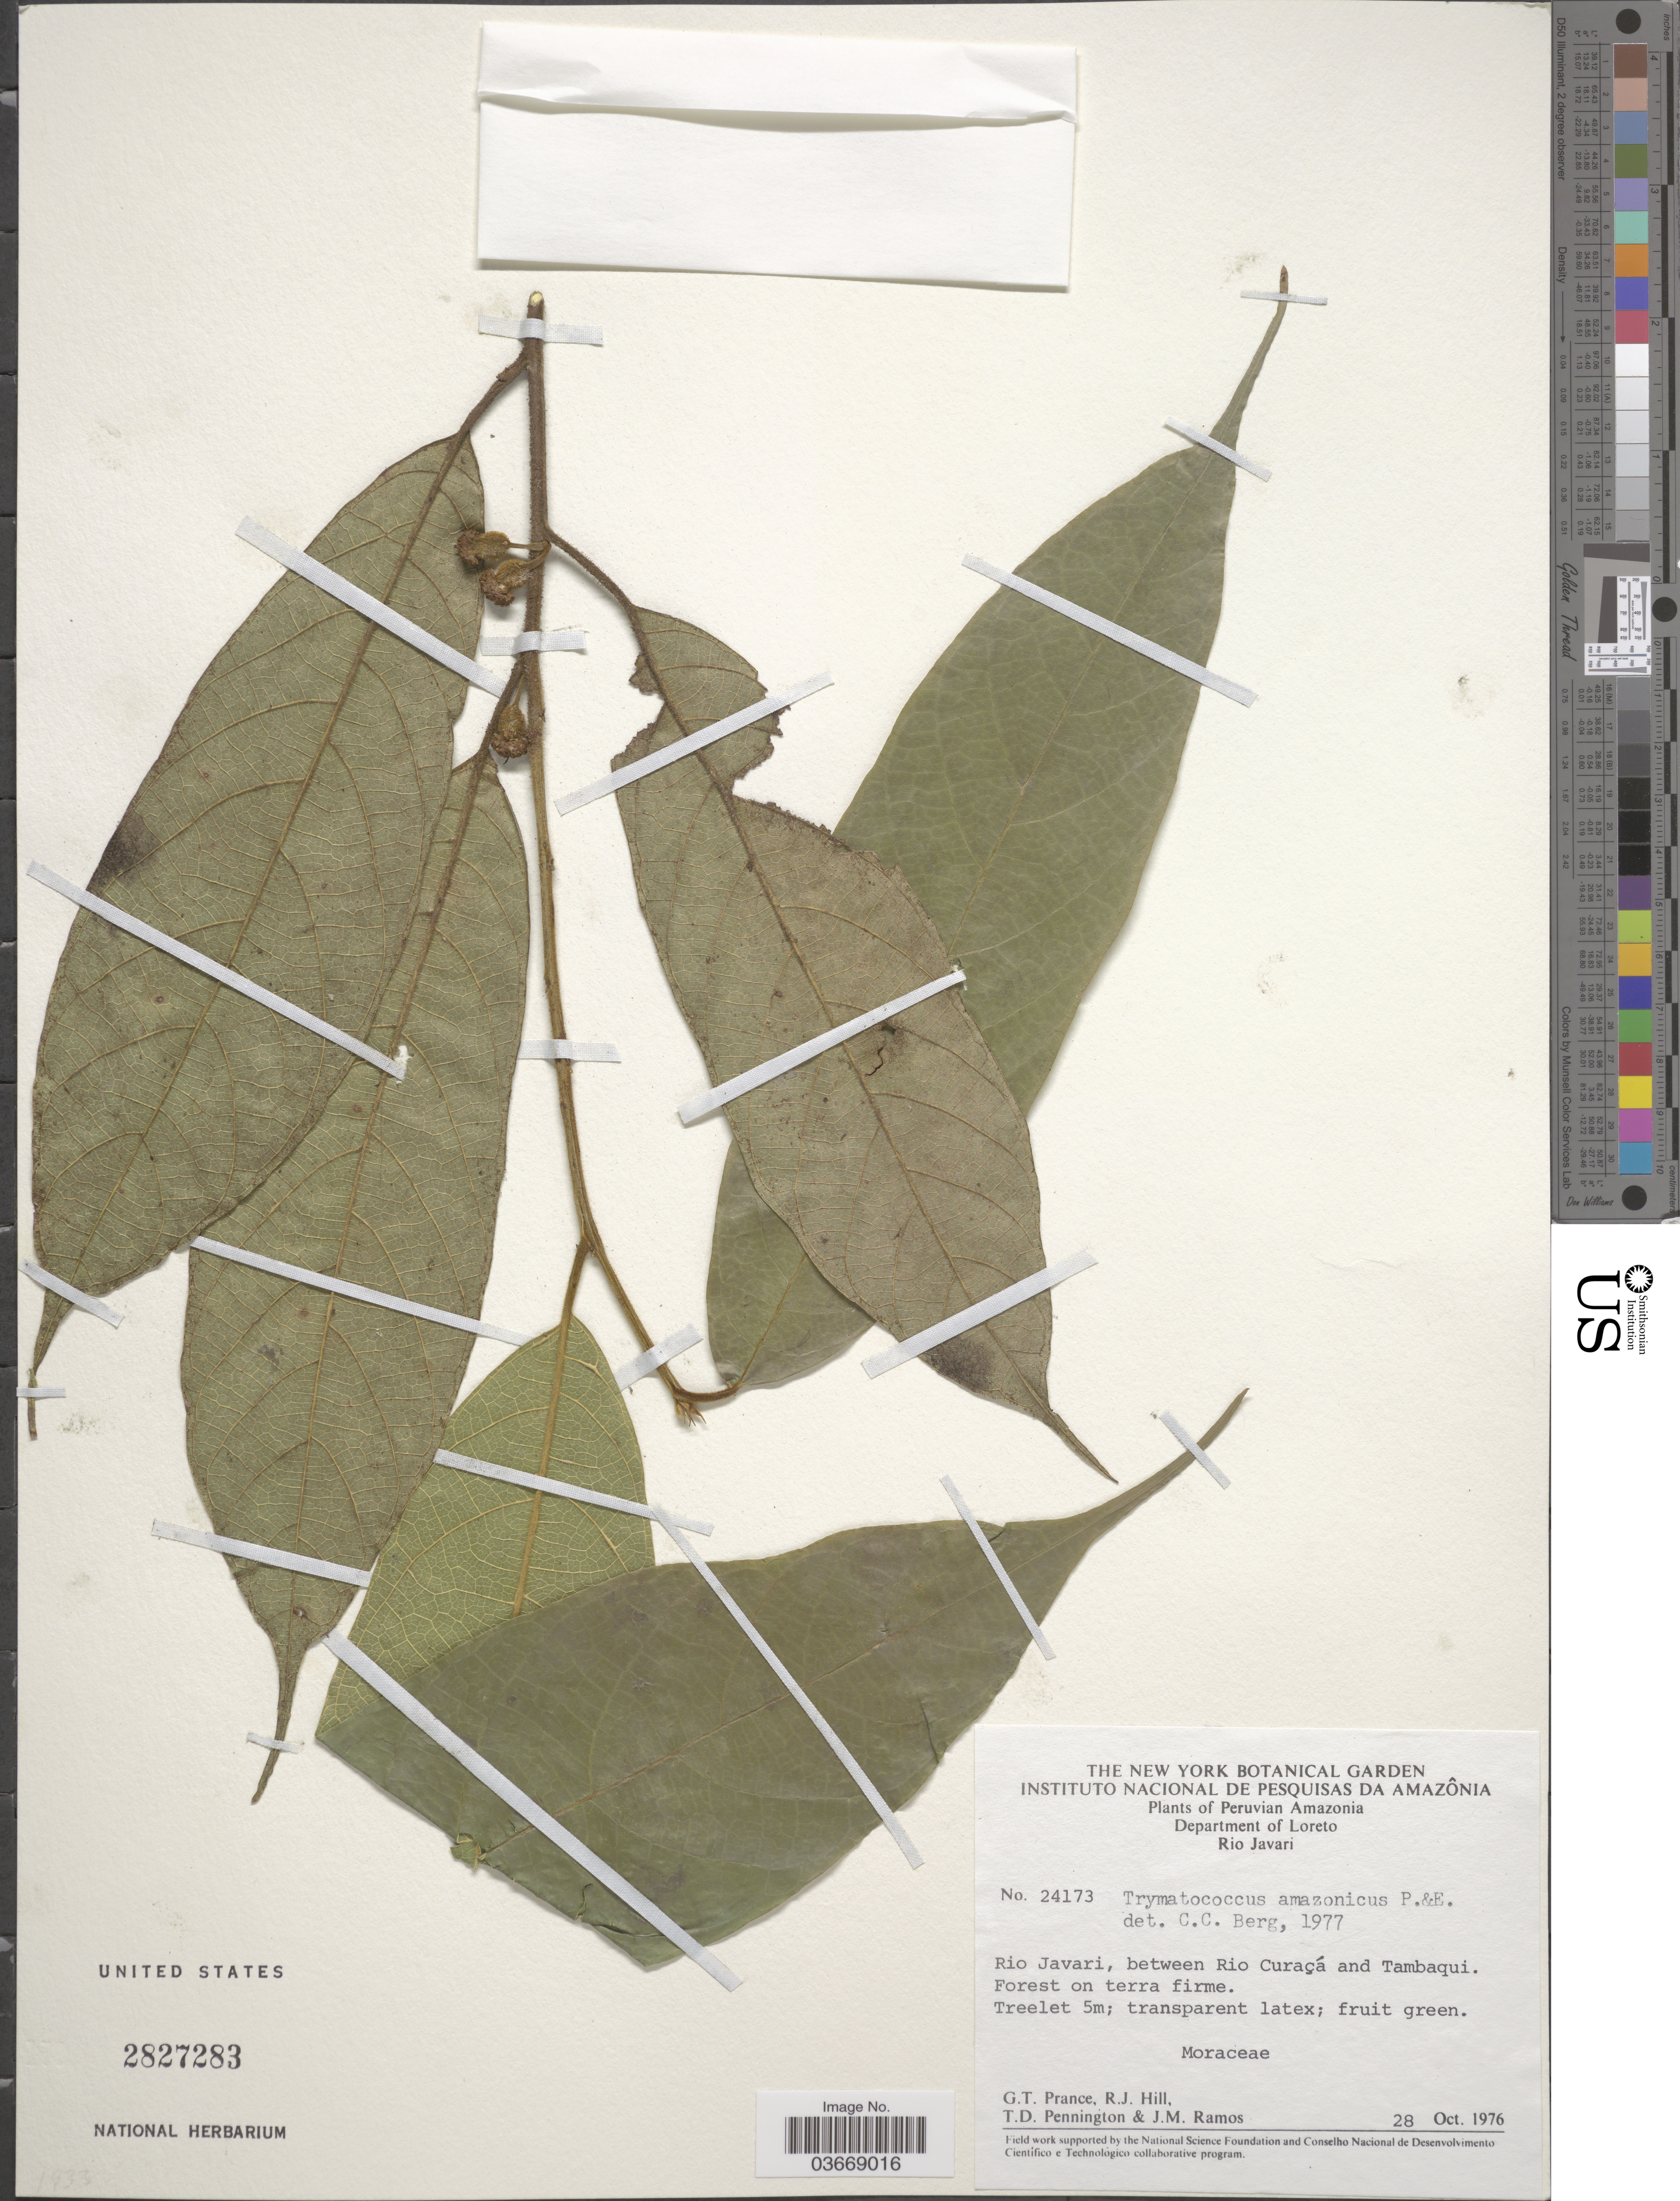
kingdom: Plantae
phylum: Tracheophyta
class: Magnoliopsida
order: Rosales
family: Moraceae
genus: Brosimum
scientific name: Brosimum amazonicum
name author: (Poepp. & Endl.) E. M. Gardner & Zerega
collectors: G. T. Prance, R. J. Hill, T. D. Pennington & J. M. Ramos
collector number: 24173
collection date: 1976-10-28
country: Peru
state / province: Loreto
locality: Peruvian Amazonia. Department of Loreto. Rio Javari. Rio Javari, between Rio Curaçá and Tambaqui.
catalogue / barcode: US 2827283